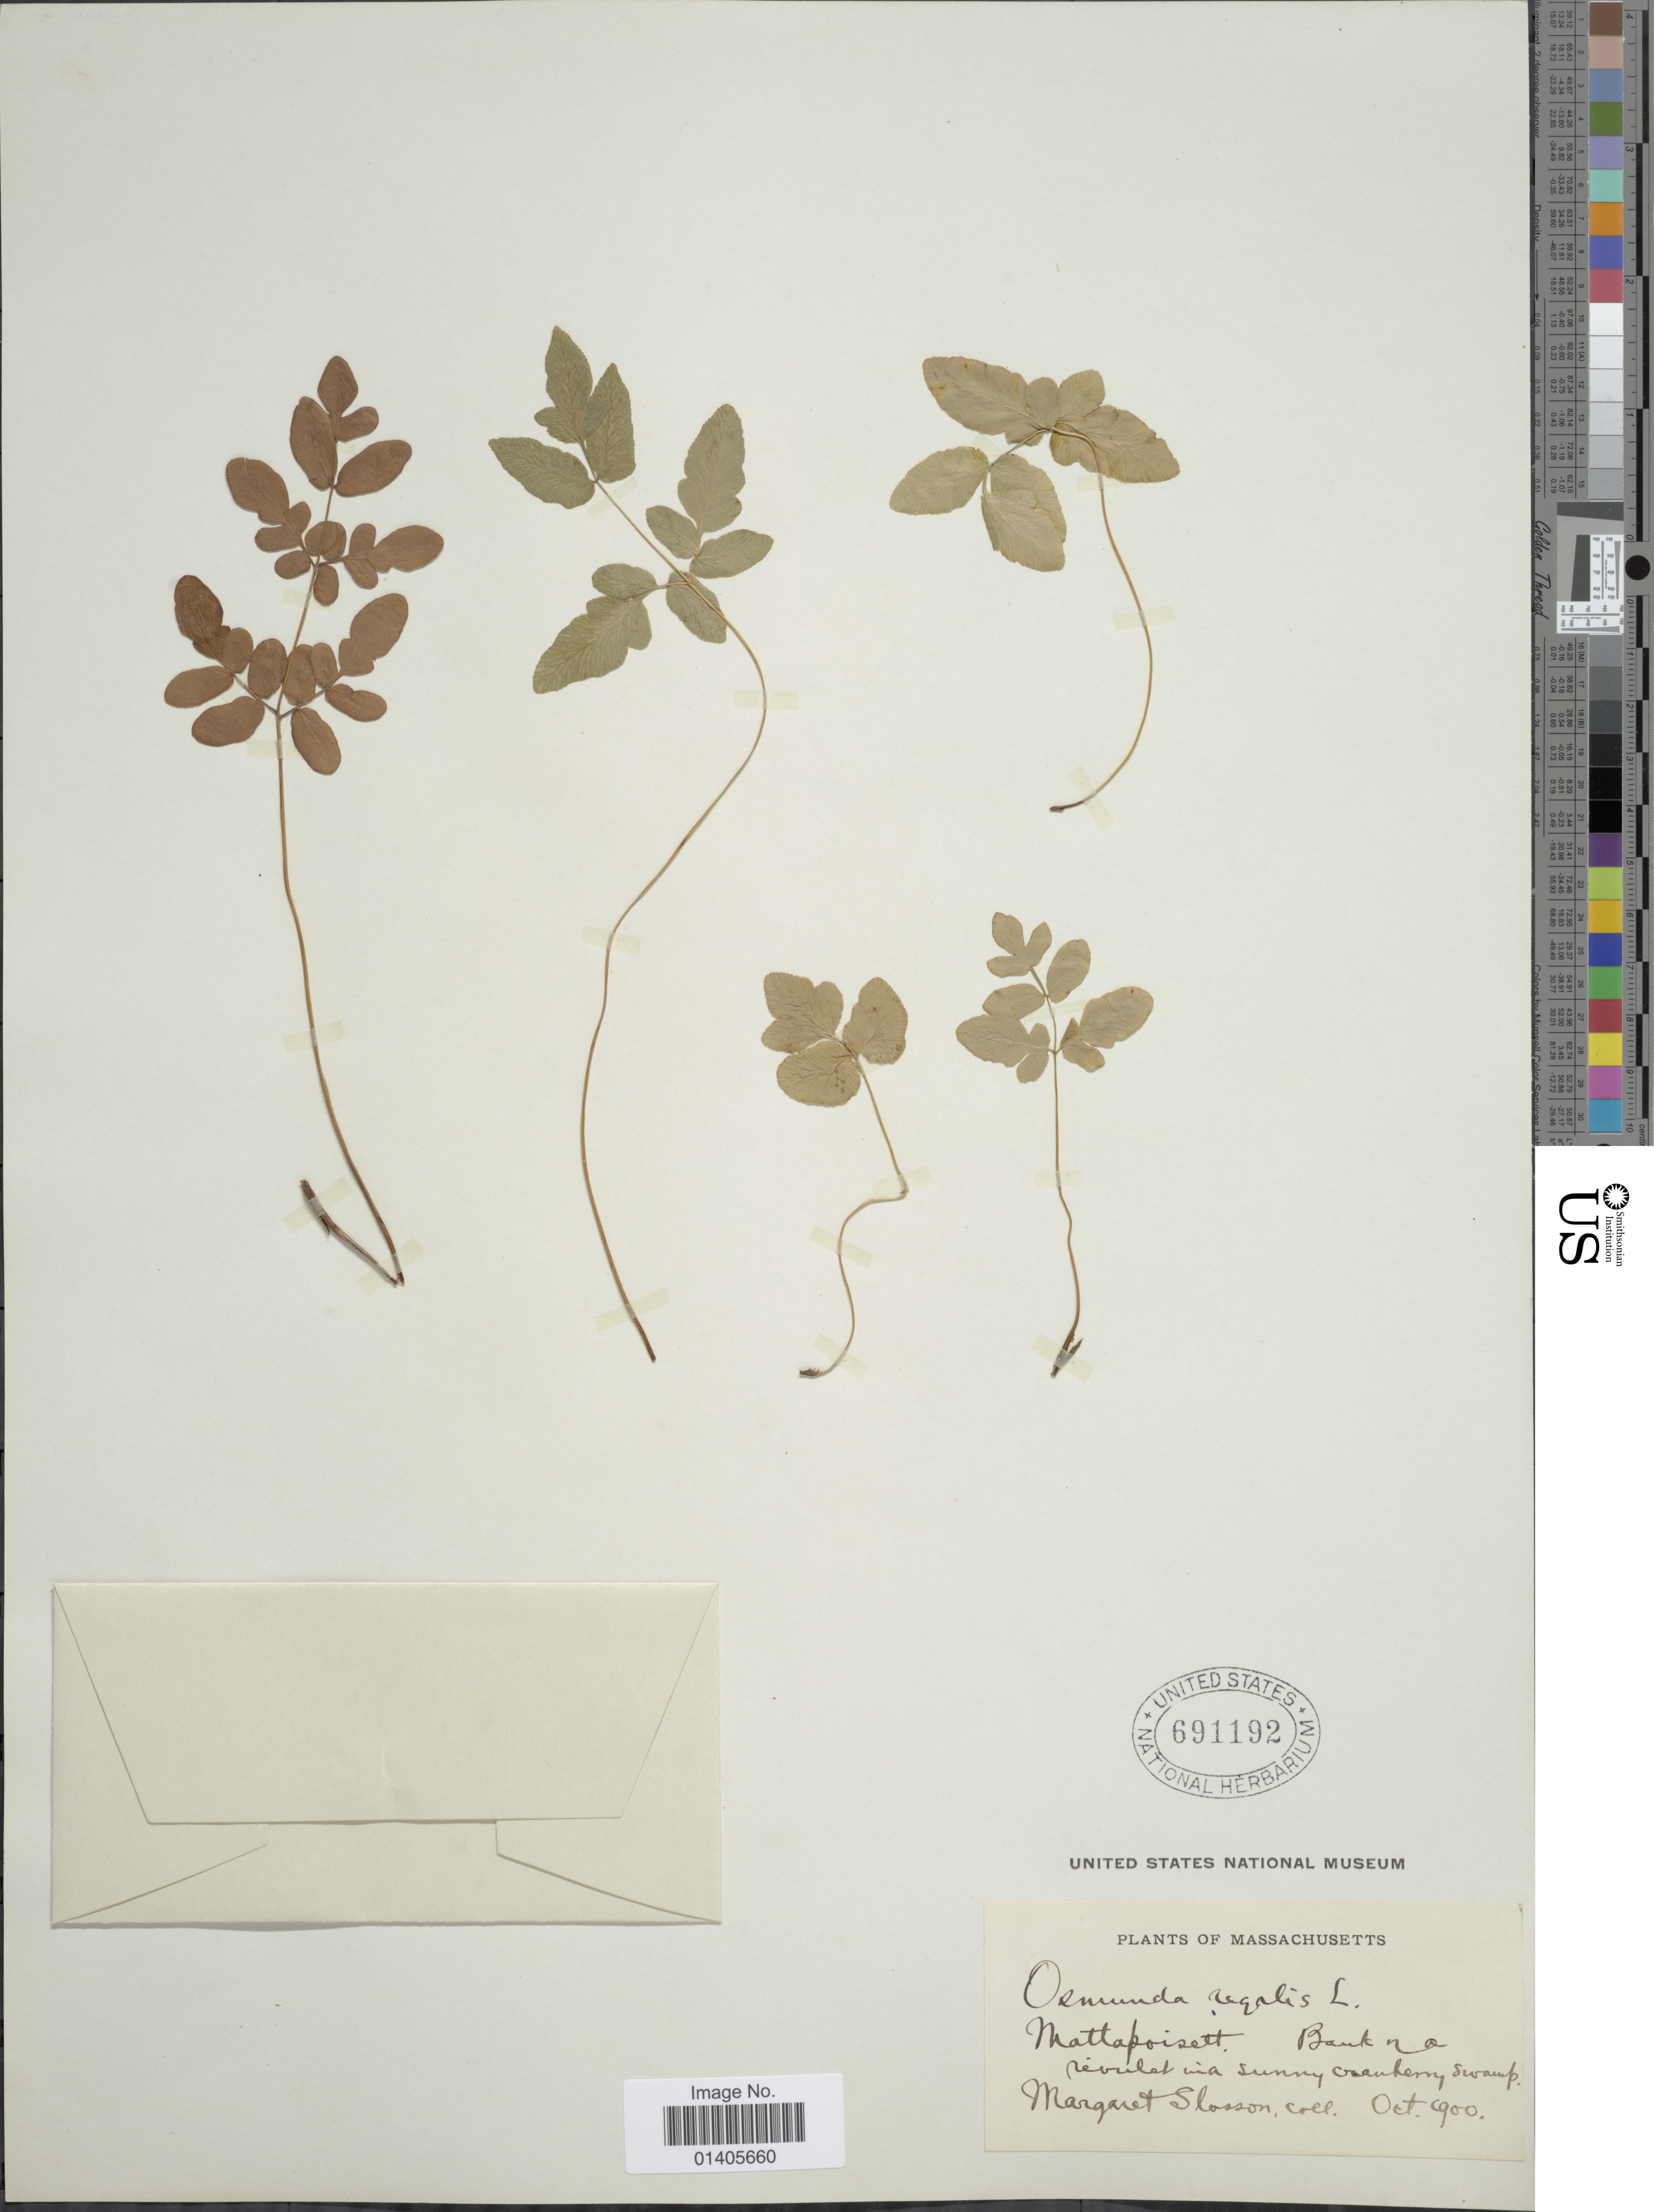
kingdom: Plantae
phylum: Tracheophyta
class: Polypodiopsida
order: Osmundales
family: Osmundaceae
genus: Osmunda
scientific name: Osmunda regalis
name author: L.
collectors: M. Slosson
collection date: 1900-10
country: United States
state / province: Massachusetts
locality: Mattapoisett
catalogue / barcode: US 691192